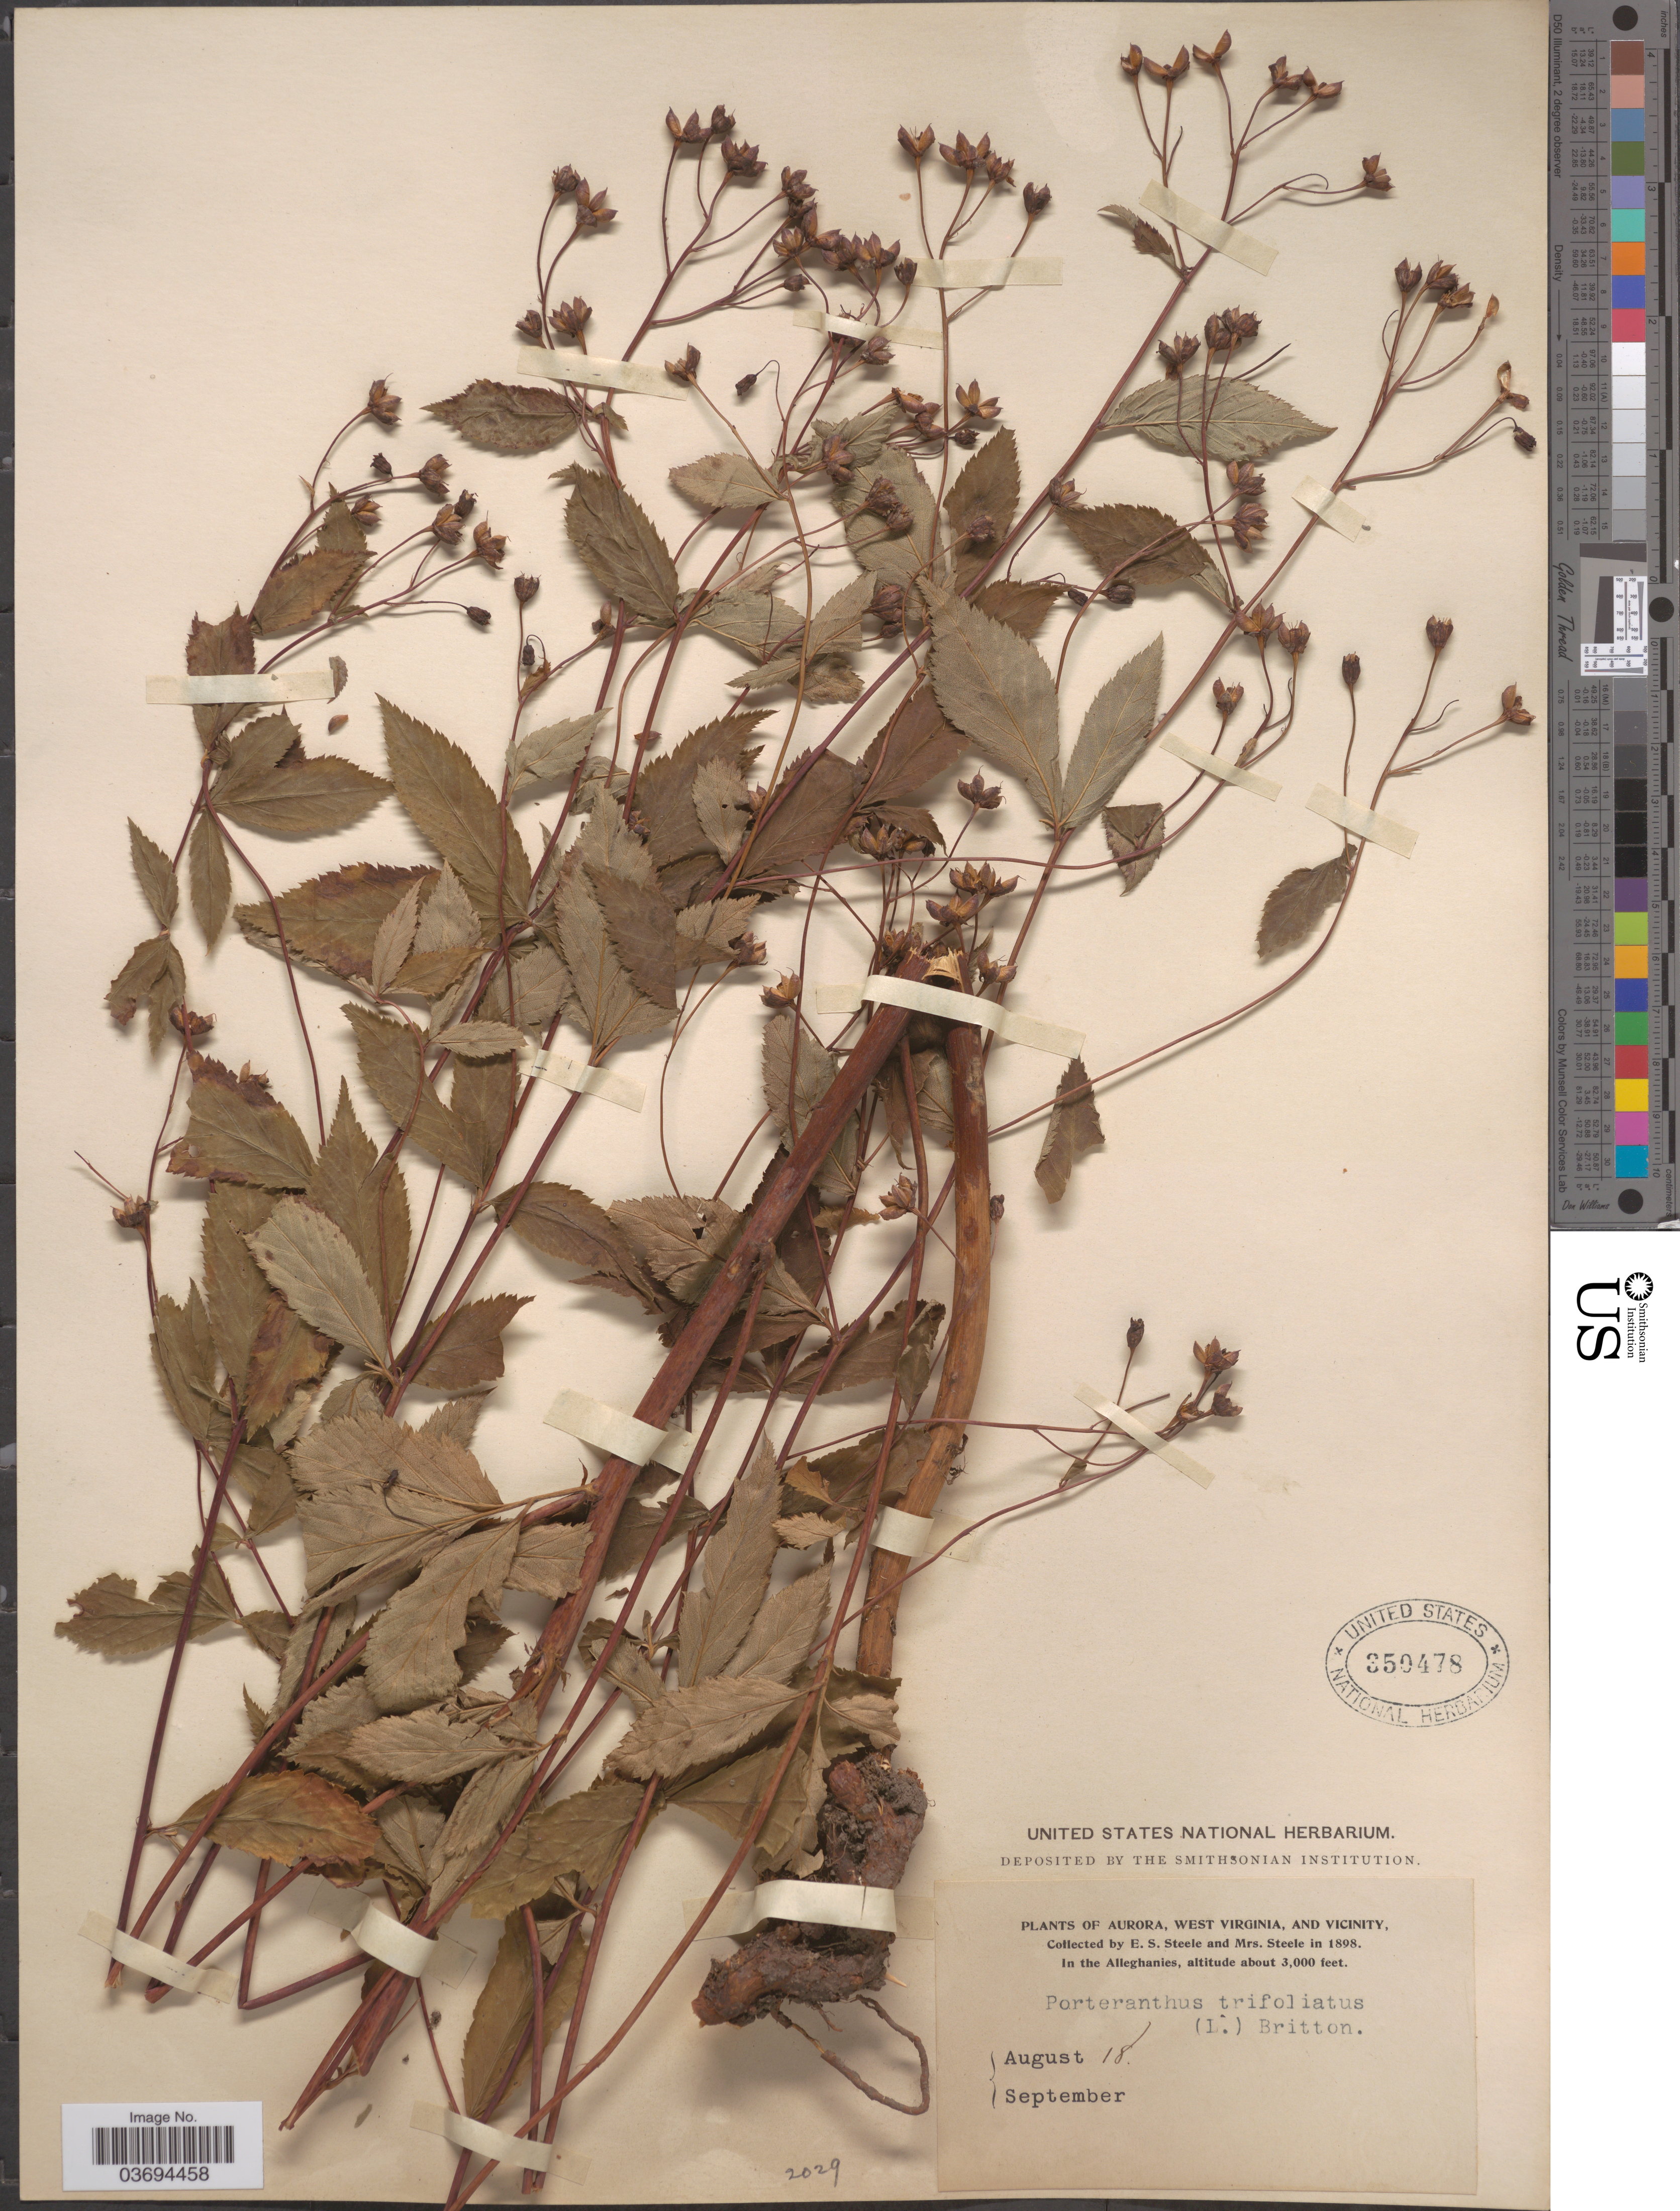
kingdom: Plantae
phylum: Tracheophyta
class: Magnoliopsida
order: Rosales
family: Rosaceae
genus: Gillenia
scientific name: Gillenia trifoliata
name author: (L.) Moench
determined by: Strong, Mark T., (BOT), Smithsonian Institution - National Museum of Natural History (UNITED STATES)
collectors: E. Steele & Mrs. E. S. Steele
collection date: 1898-08-18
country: United States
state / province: West Virginia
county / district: Preston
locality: Aurora, West Virginia, and Vicinity. In the Alleghanies.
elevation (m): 914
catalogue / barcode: US 350478